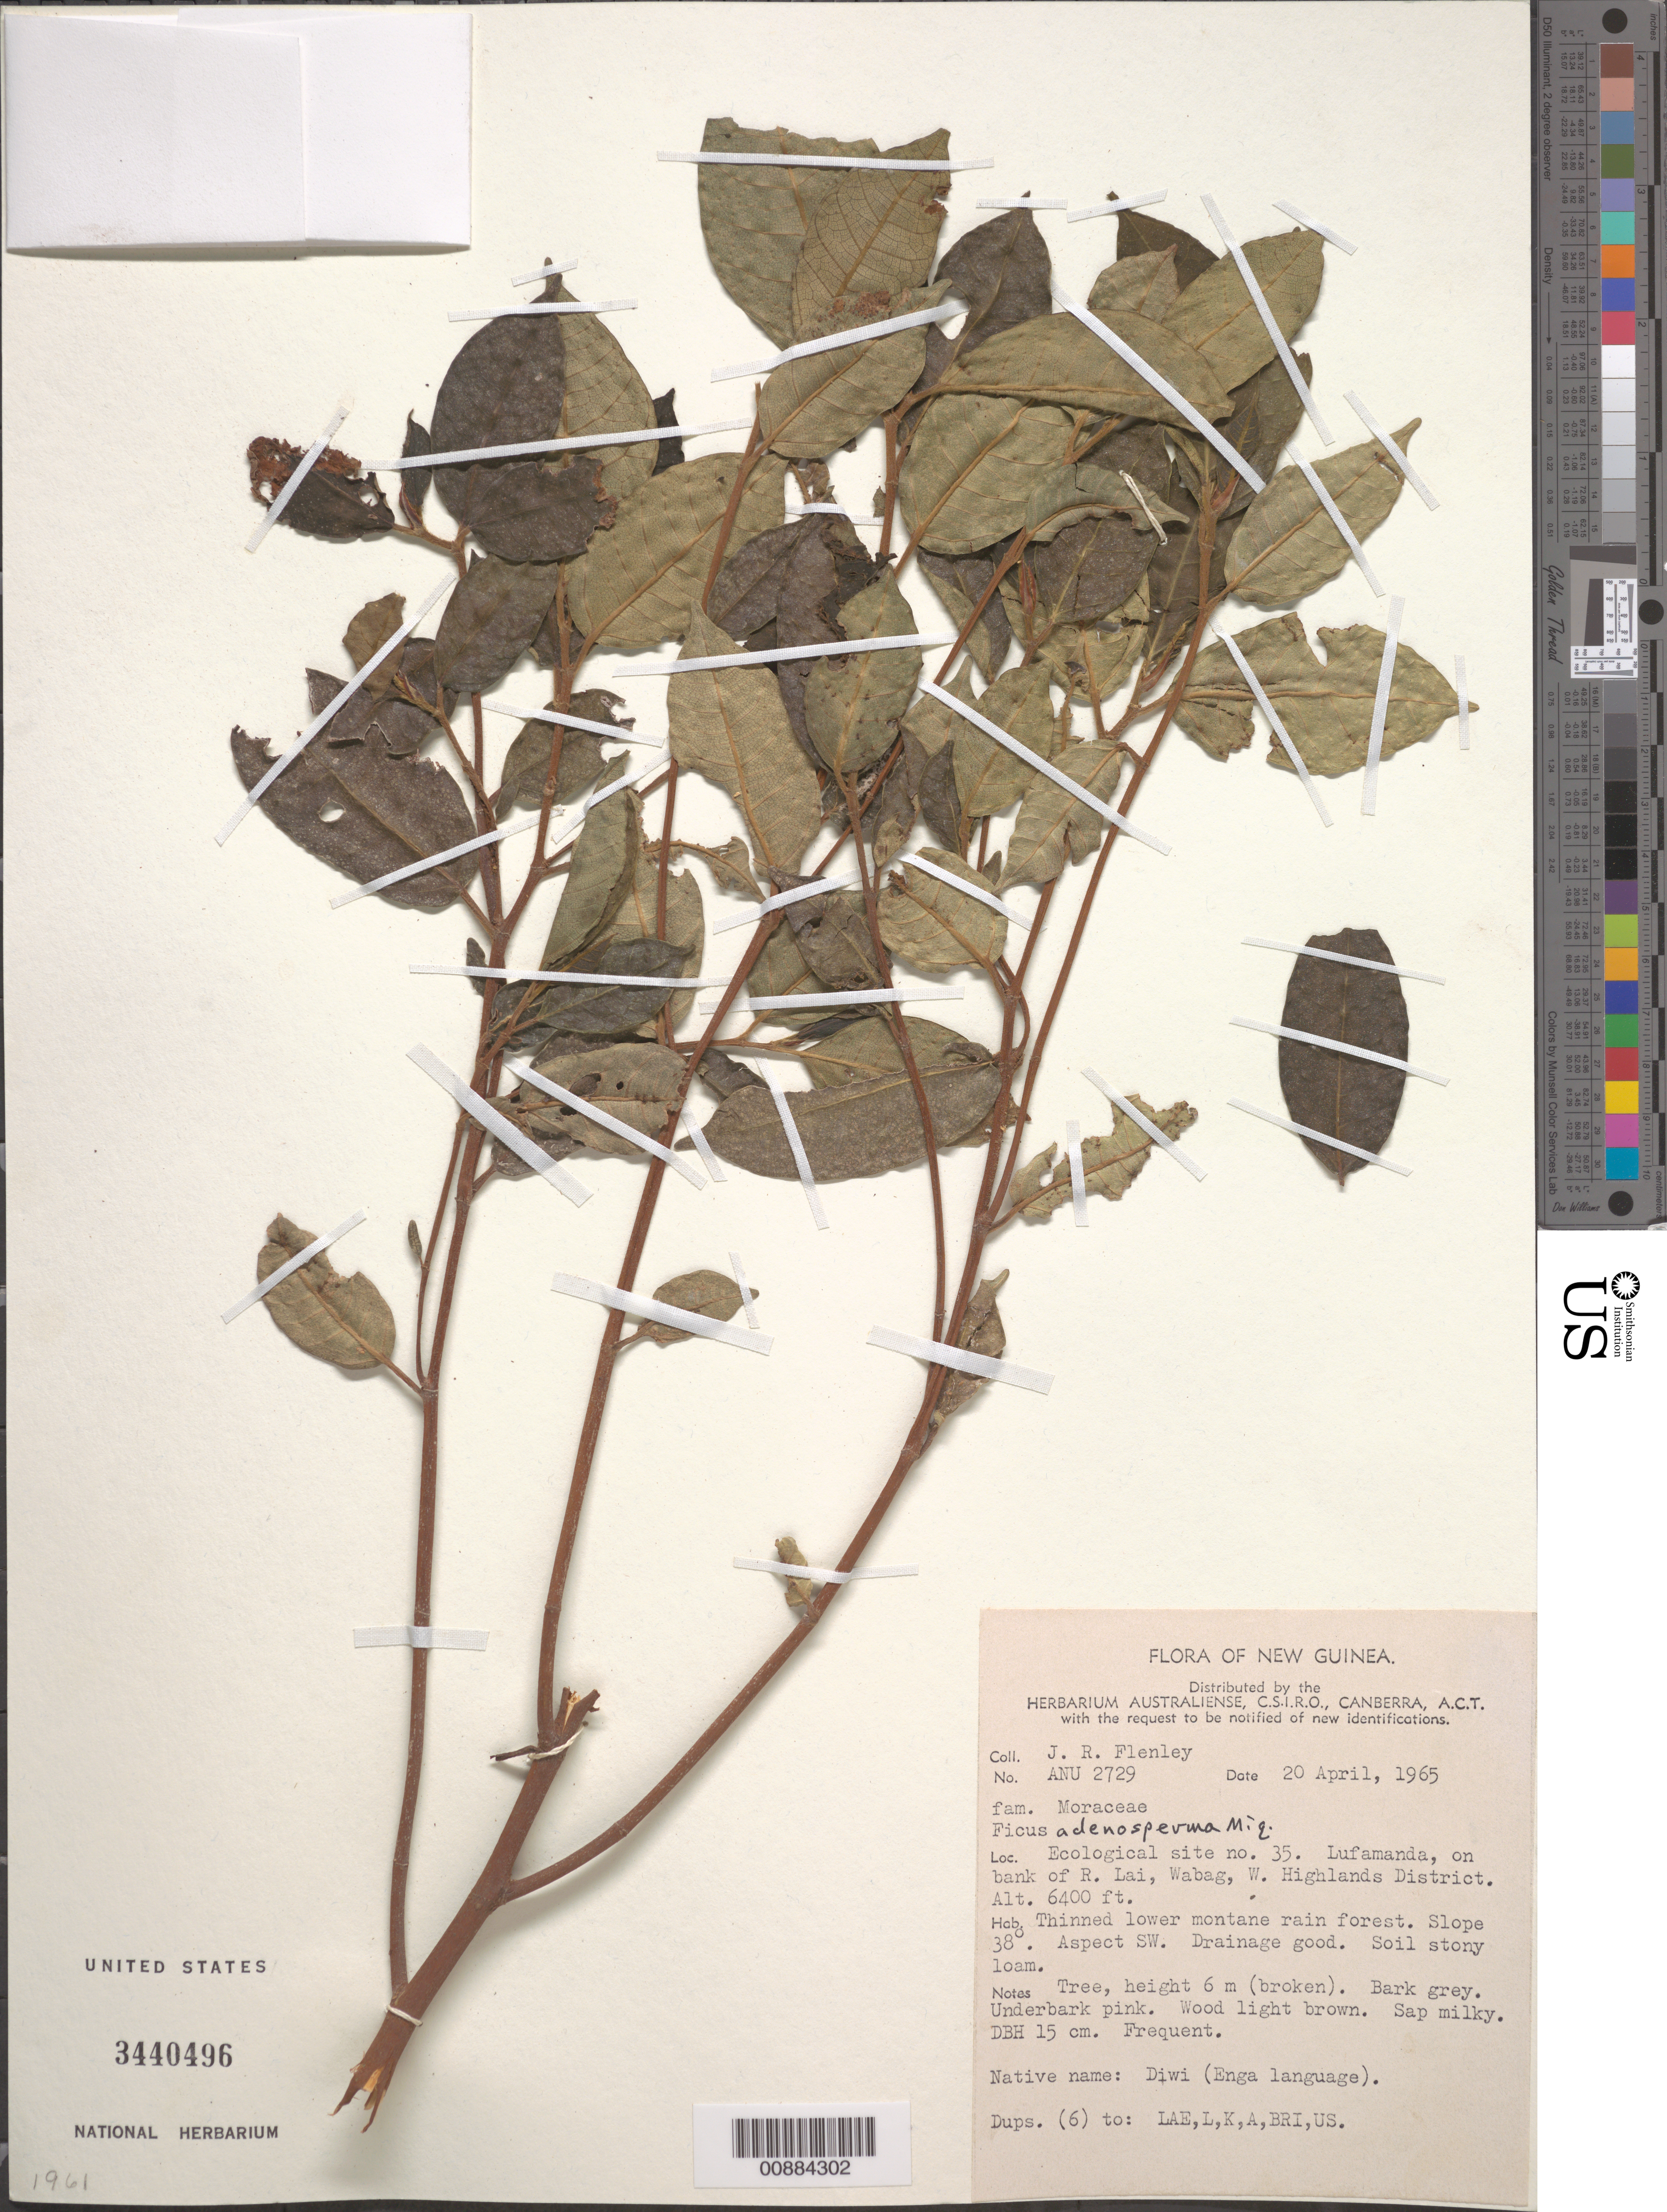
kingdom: Plantae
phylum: Tracheophyta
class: Magnoliopsida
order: Rosales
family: Moraceae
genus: Ficus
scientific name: Ficus adenosperma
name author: Miq.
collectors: J. Flenley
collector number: ANU 2729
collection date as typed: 20 Apr 1965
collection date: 1965-04-20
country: Papua New Guinea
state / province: Western Highlands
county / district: Wabag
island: New Guinea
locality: Ecological site no. 35. Lufamanda, on bank of R. Lai, Wabag, W. Highlands District.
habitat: Thinned lower montane rain forest. Slope 38 degrees. Aspect SW. Drainage good. Soil stony loam.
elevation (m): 1951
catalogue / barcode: US 3440496